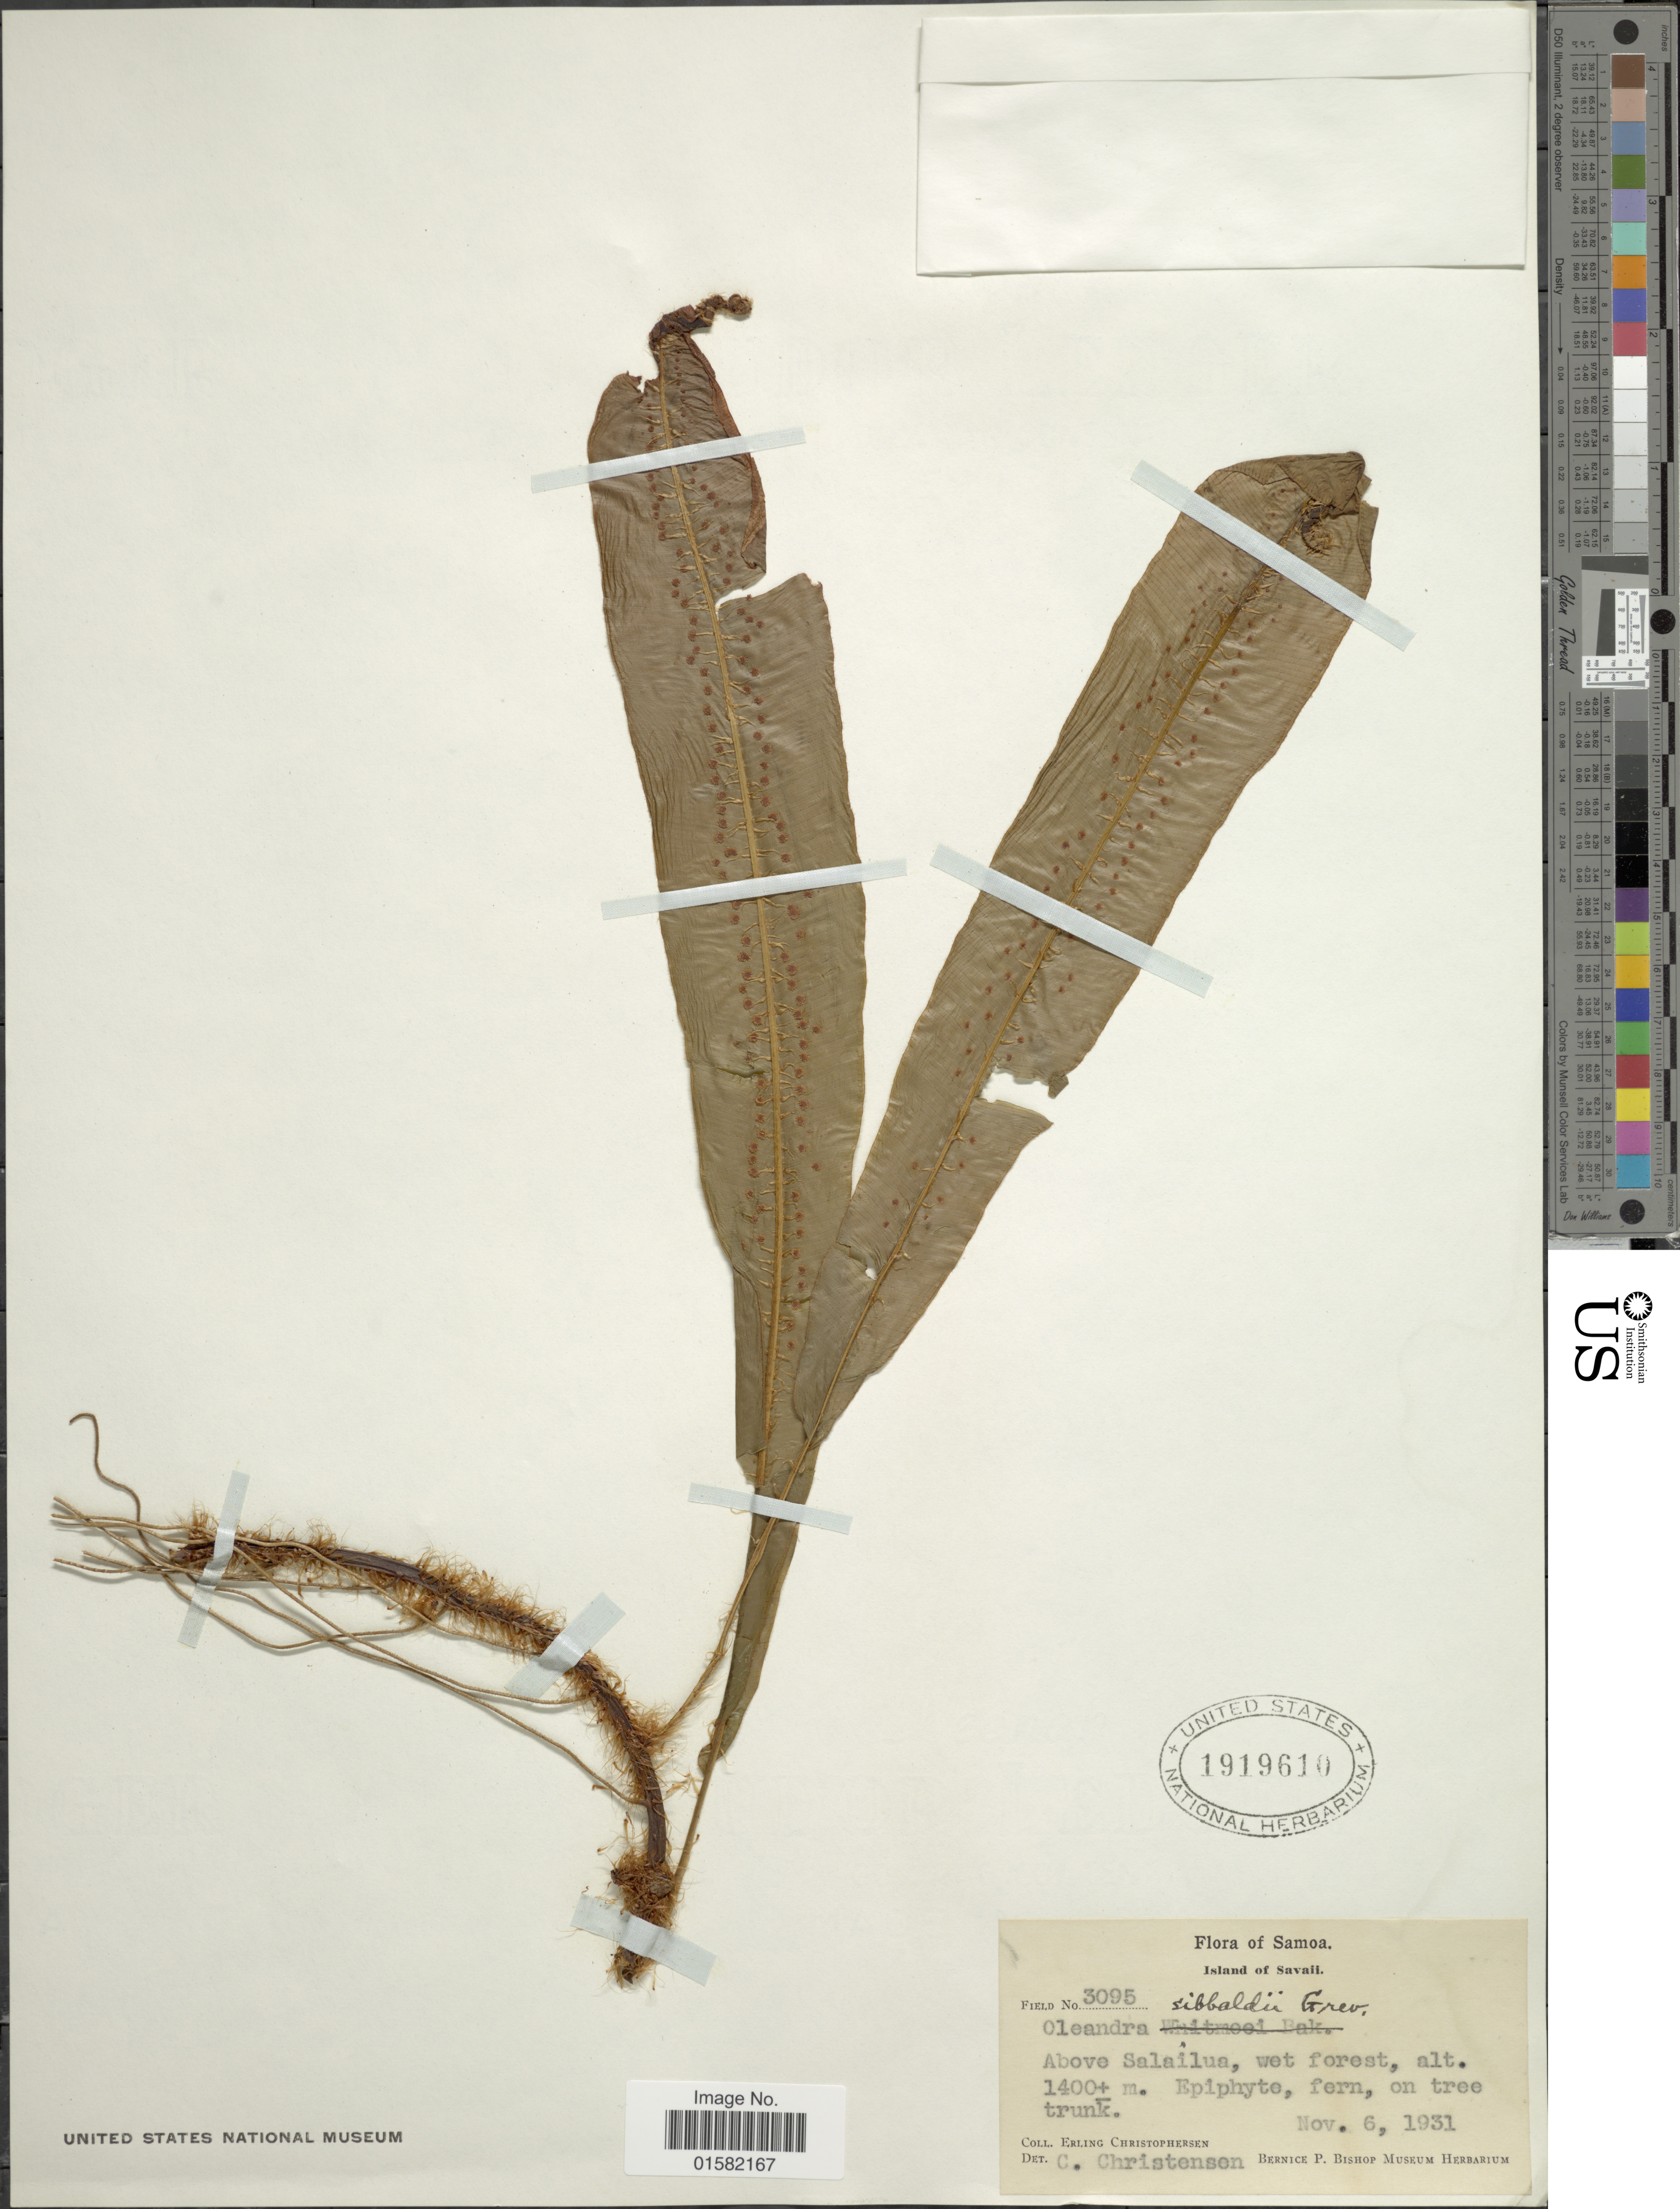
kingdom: Plantae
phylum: Tracheophyta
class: Polypodiopsida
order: Polypodiales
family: Oleandraceae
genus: Oleandra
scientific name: Oleandra sibbaldii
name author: Grev.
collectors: E. Christophersen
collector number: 3095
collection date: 1931-11-06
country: Samoa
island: Savai'i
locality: Samoa, Island of Savaii, above Salailua.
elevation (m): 1400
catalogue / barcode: US 1919610